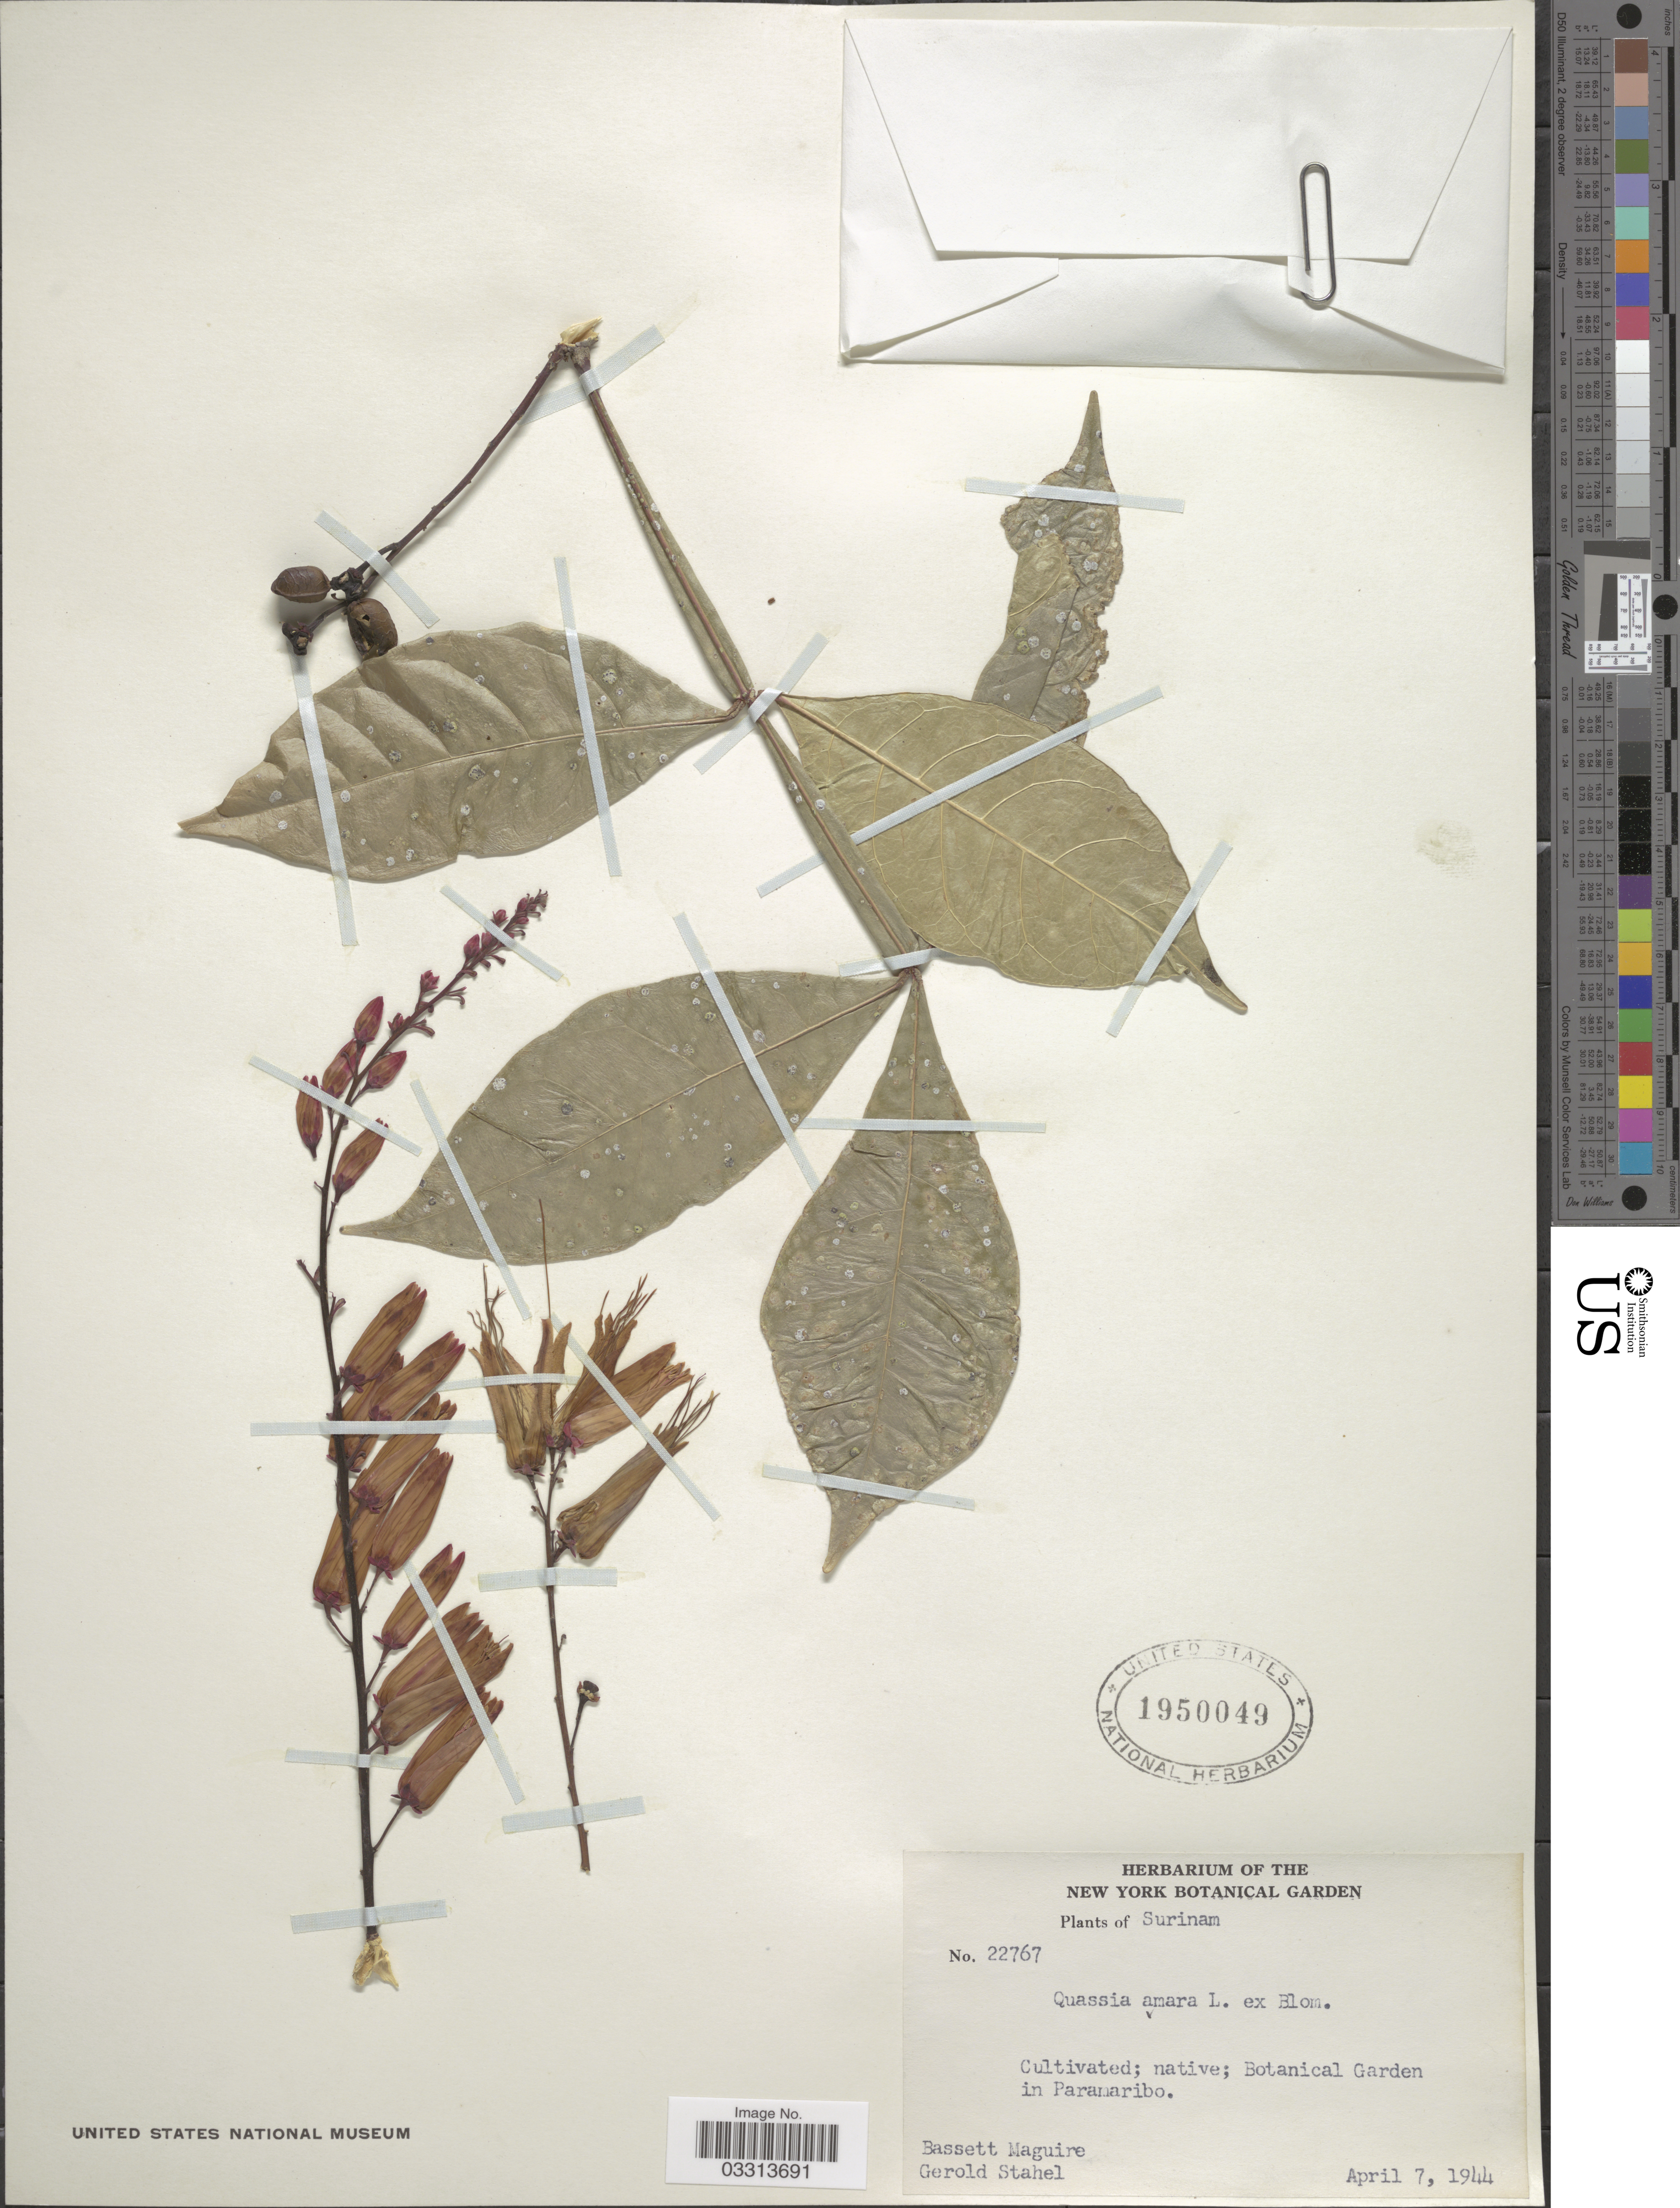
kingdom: Plantae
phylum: Tracheophyta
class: Magnoliopsida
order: Sapindales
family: Simaroubaceae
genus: Quassia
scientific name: Quassia amara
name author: L.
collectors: B. Maguire & G. Stahel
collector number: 22767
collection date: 1944-04-07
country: Suriname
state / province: Paramaribo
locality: Botanical Garden in Paramaribo.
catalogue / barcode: US 1950049